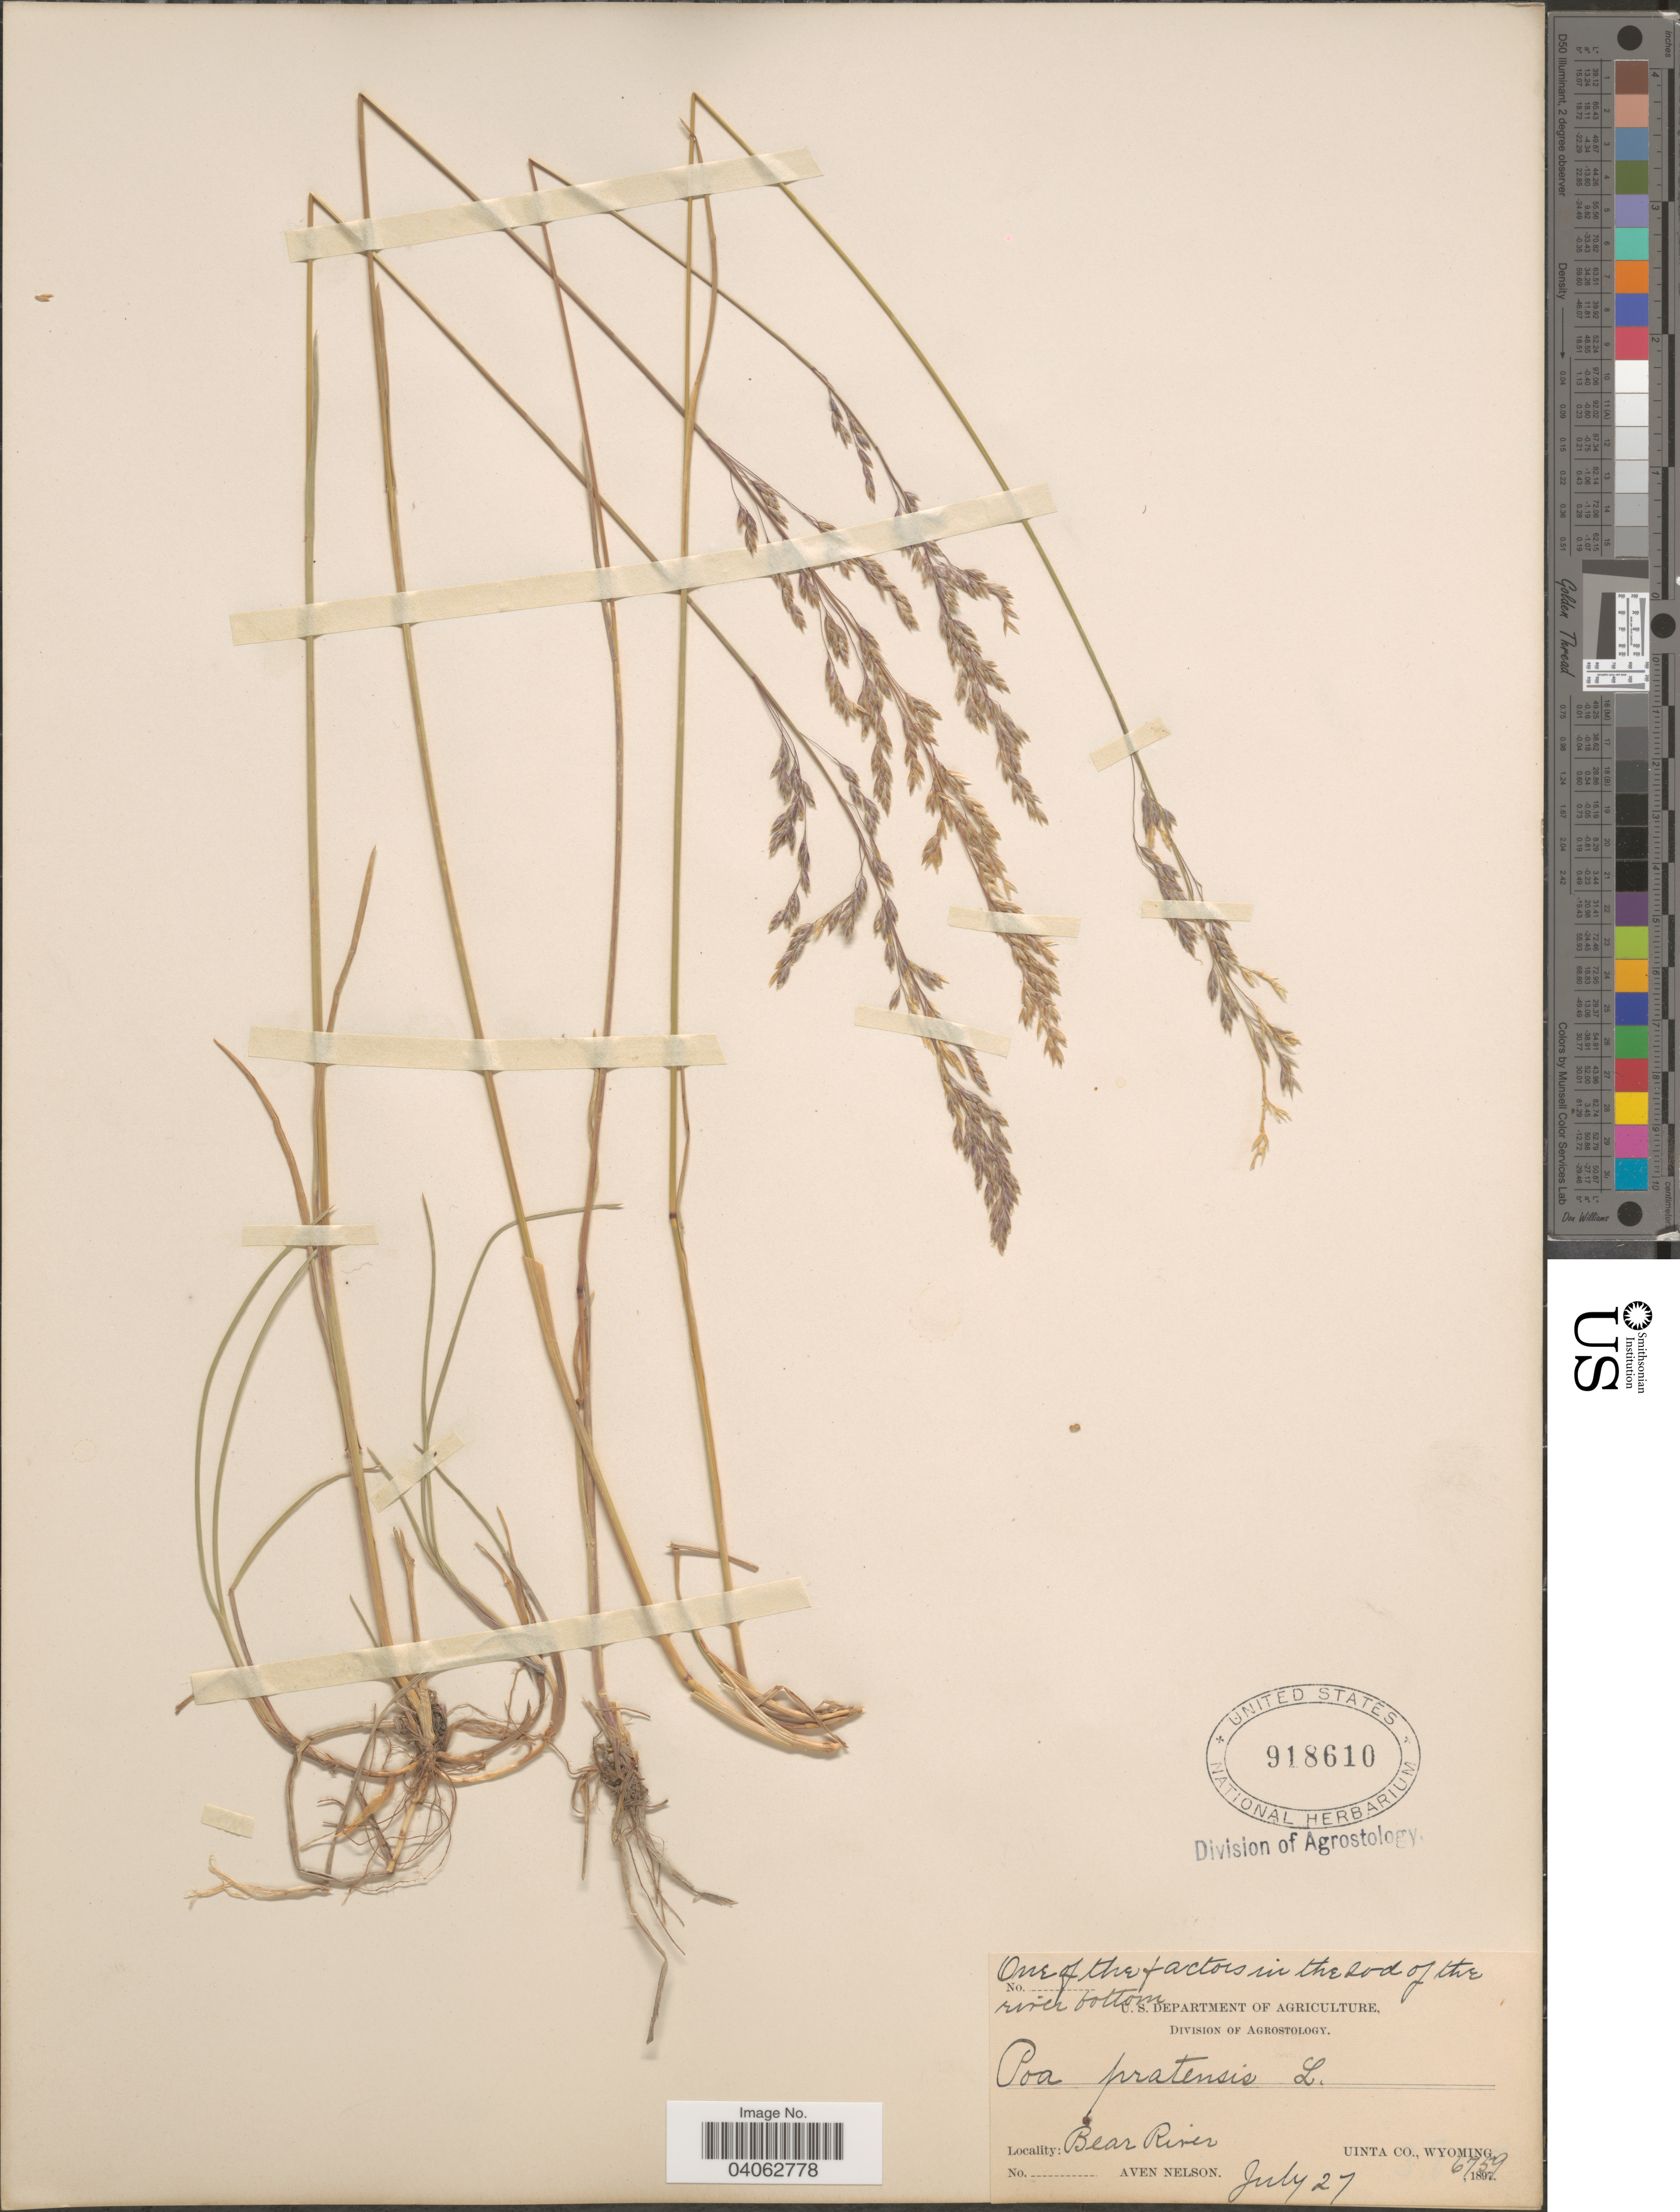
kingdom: Plantae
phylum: Tracheophyta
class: Liliopsida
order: Poales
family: Poaceae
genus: Poa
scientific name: Poa pratensis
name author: L.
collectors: A. Nelson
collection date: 1897-07-27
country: United States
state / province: Wyoming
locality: Bear River. Uinta Co.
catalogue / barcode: US 918610